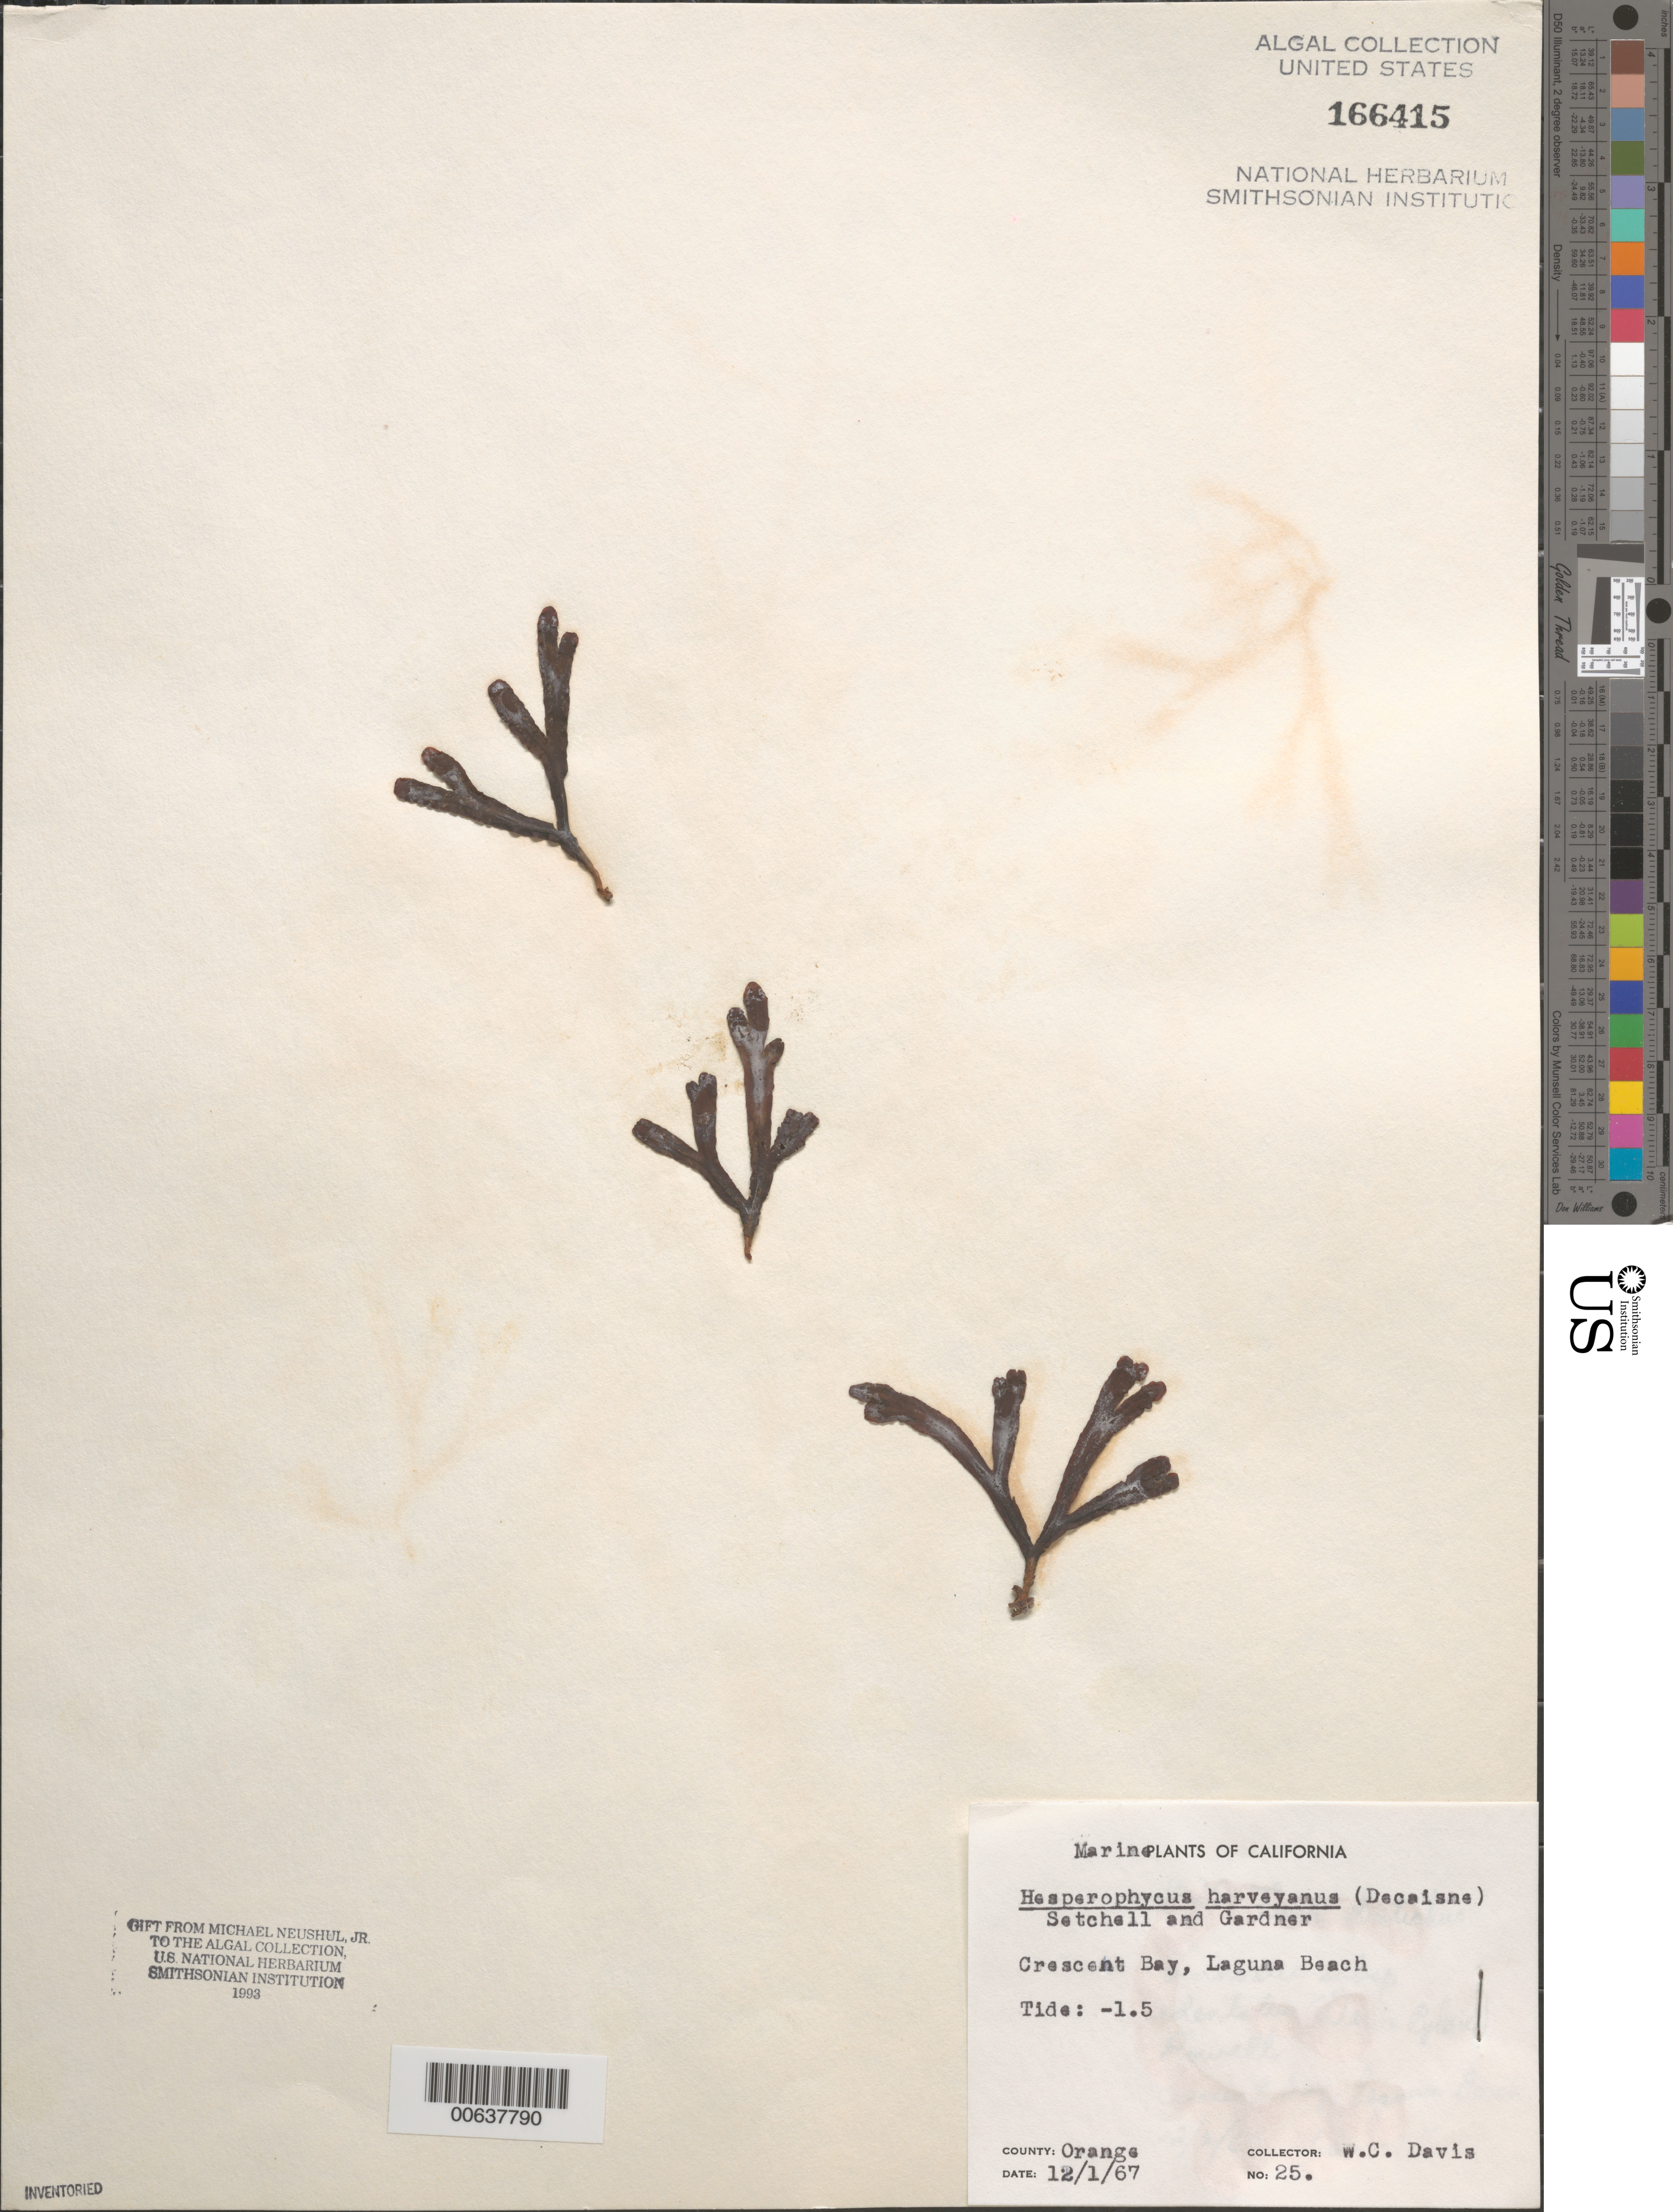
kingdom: Chromista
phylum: Ochrophyta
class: Phaeophyceae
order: Fucales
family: Fucaceae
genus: Hesperophycus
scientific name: Hesperophycus harveyanus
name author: (Decne.) Setch. & N.L. Gardner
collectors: W. Davis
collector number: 25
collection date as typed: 01 Dec 1967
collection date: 1967-12-01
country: United States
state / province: California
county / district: Orange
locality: Crescent Bay, Laguna Beach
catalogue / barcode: US 166415